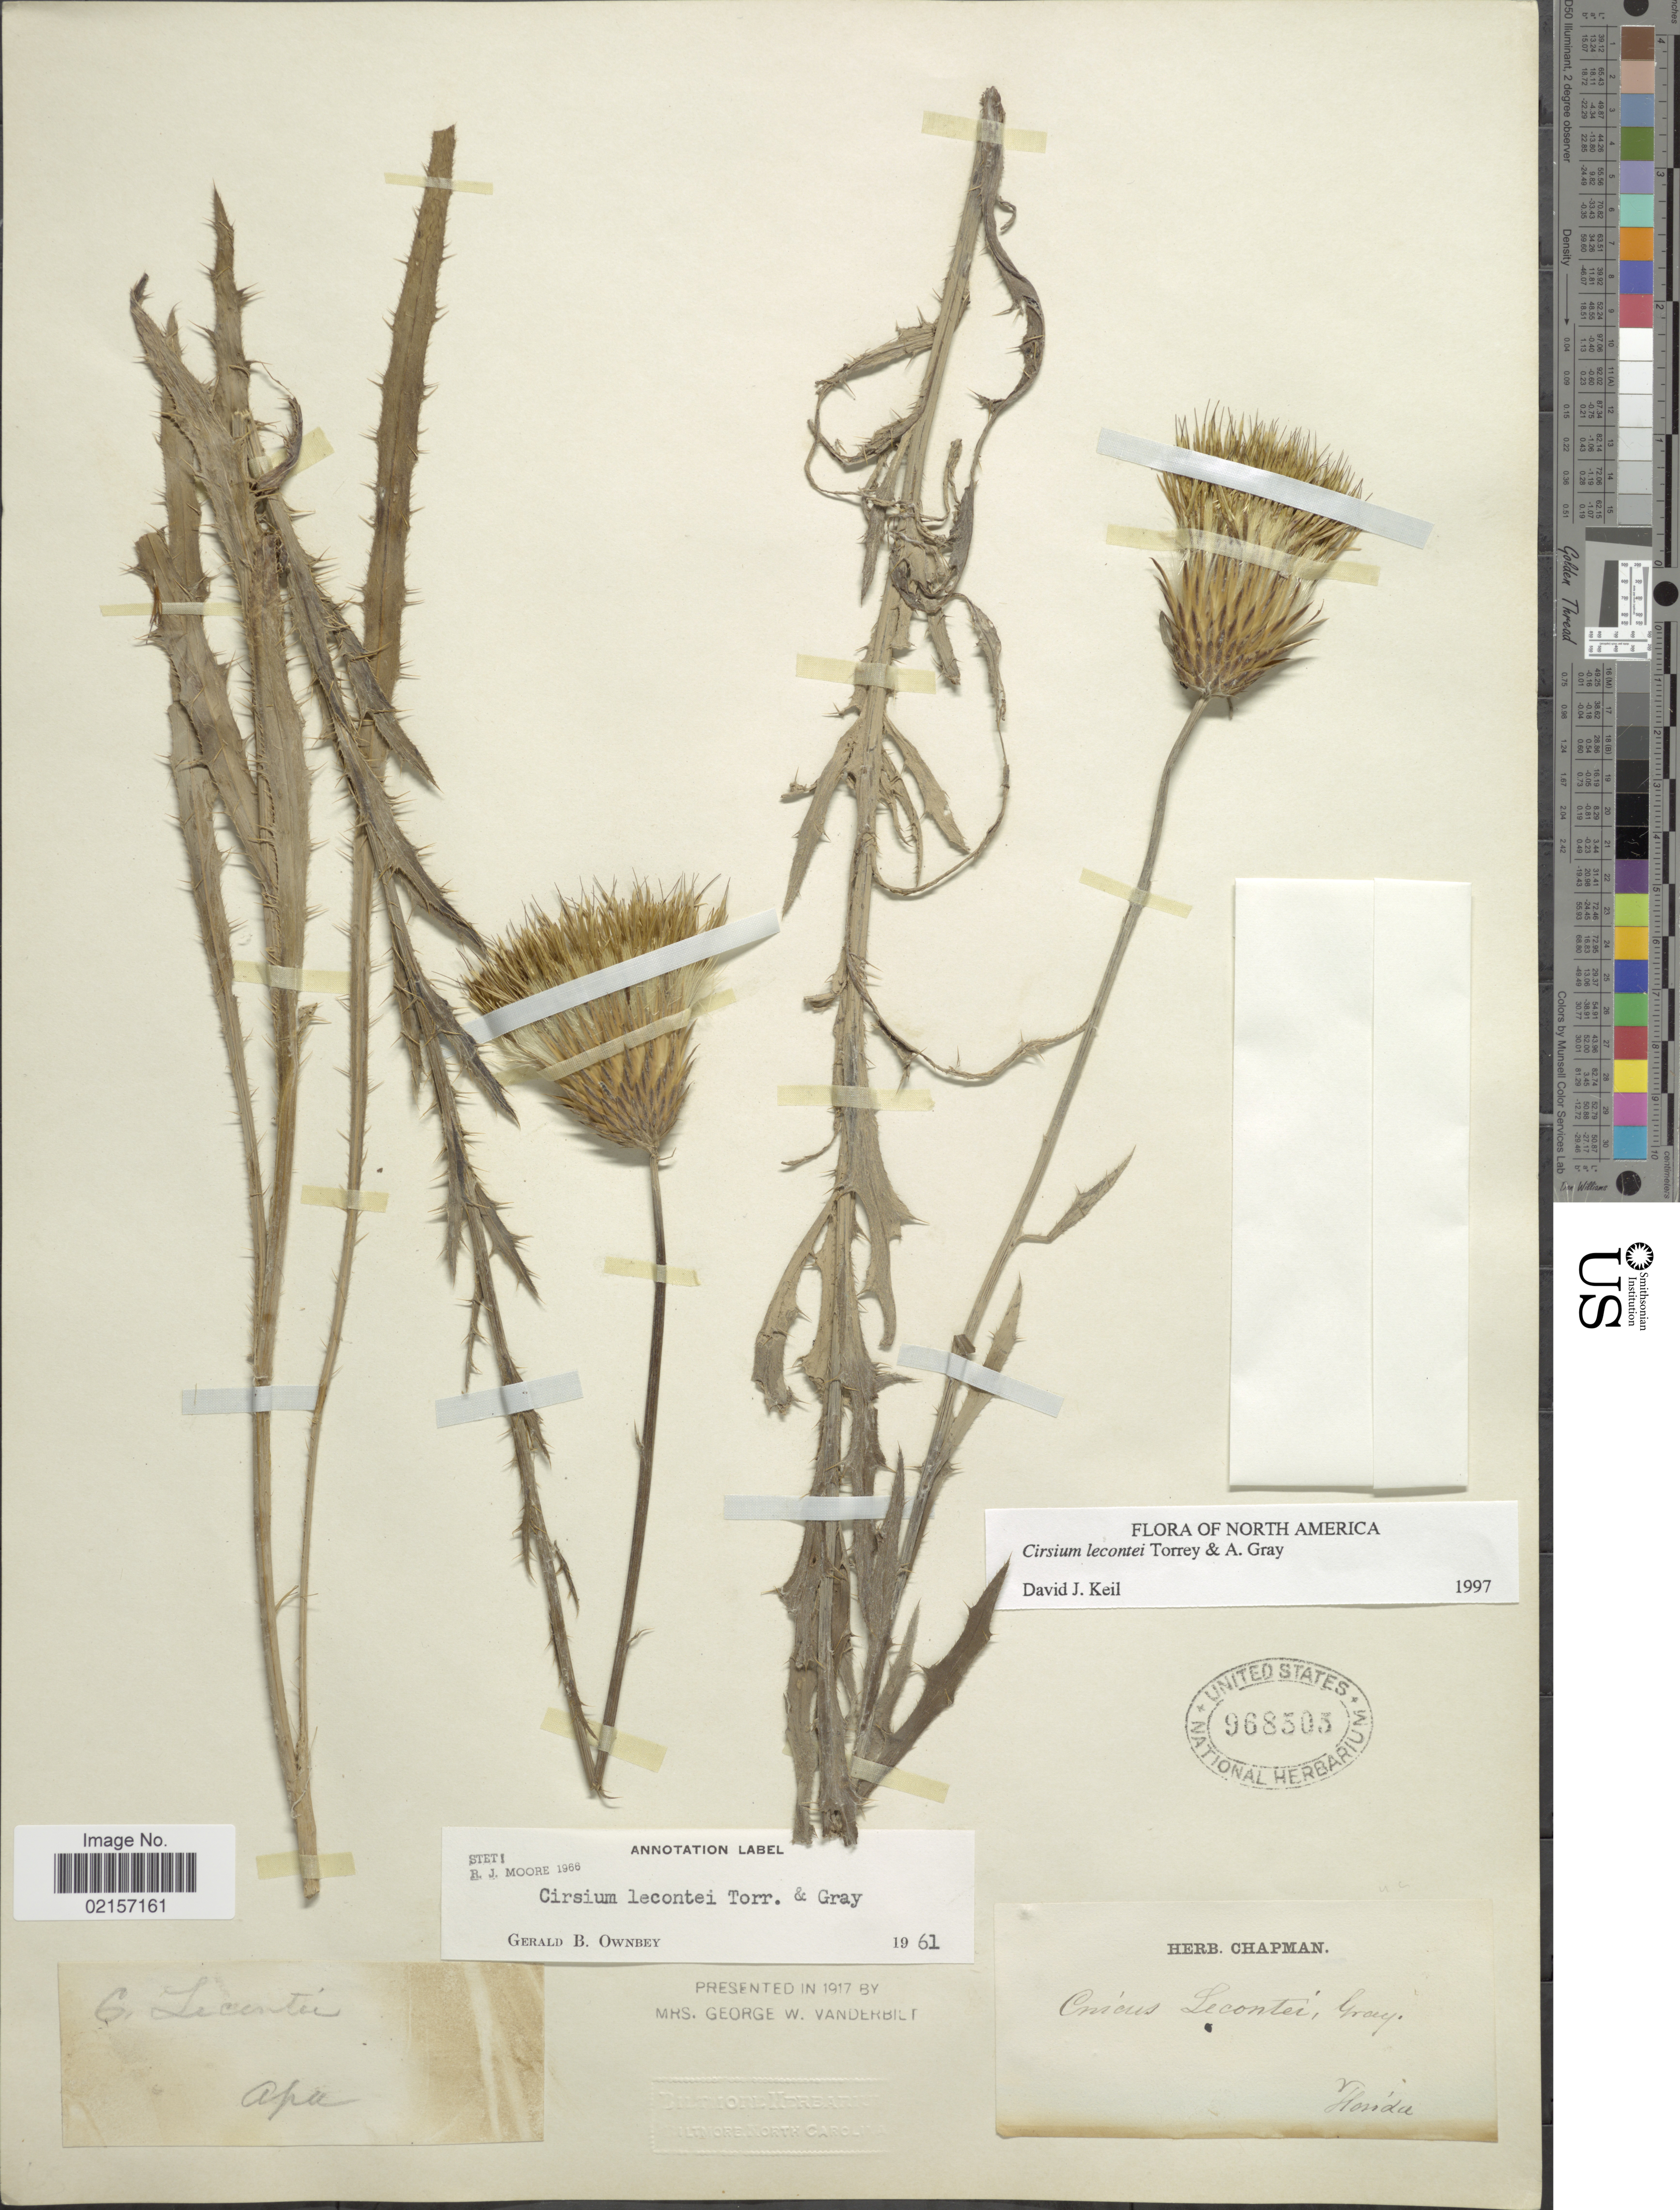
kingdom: Plantae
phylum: Tracheophyta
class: Magnoliopsida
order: Asterales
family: Asteraceae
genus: Cirsium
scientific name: Cirsium lecontei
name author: Torr. & A. Gray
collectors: ex herb. Chapman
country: United States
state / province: Florida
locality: Apa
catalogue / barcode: US 968303